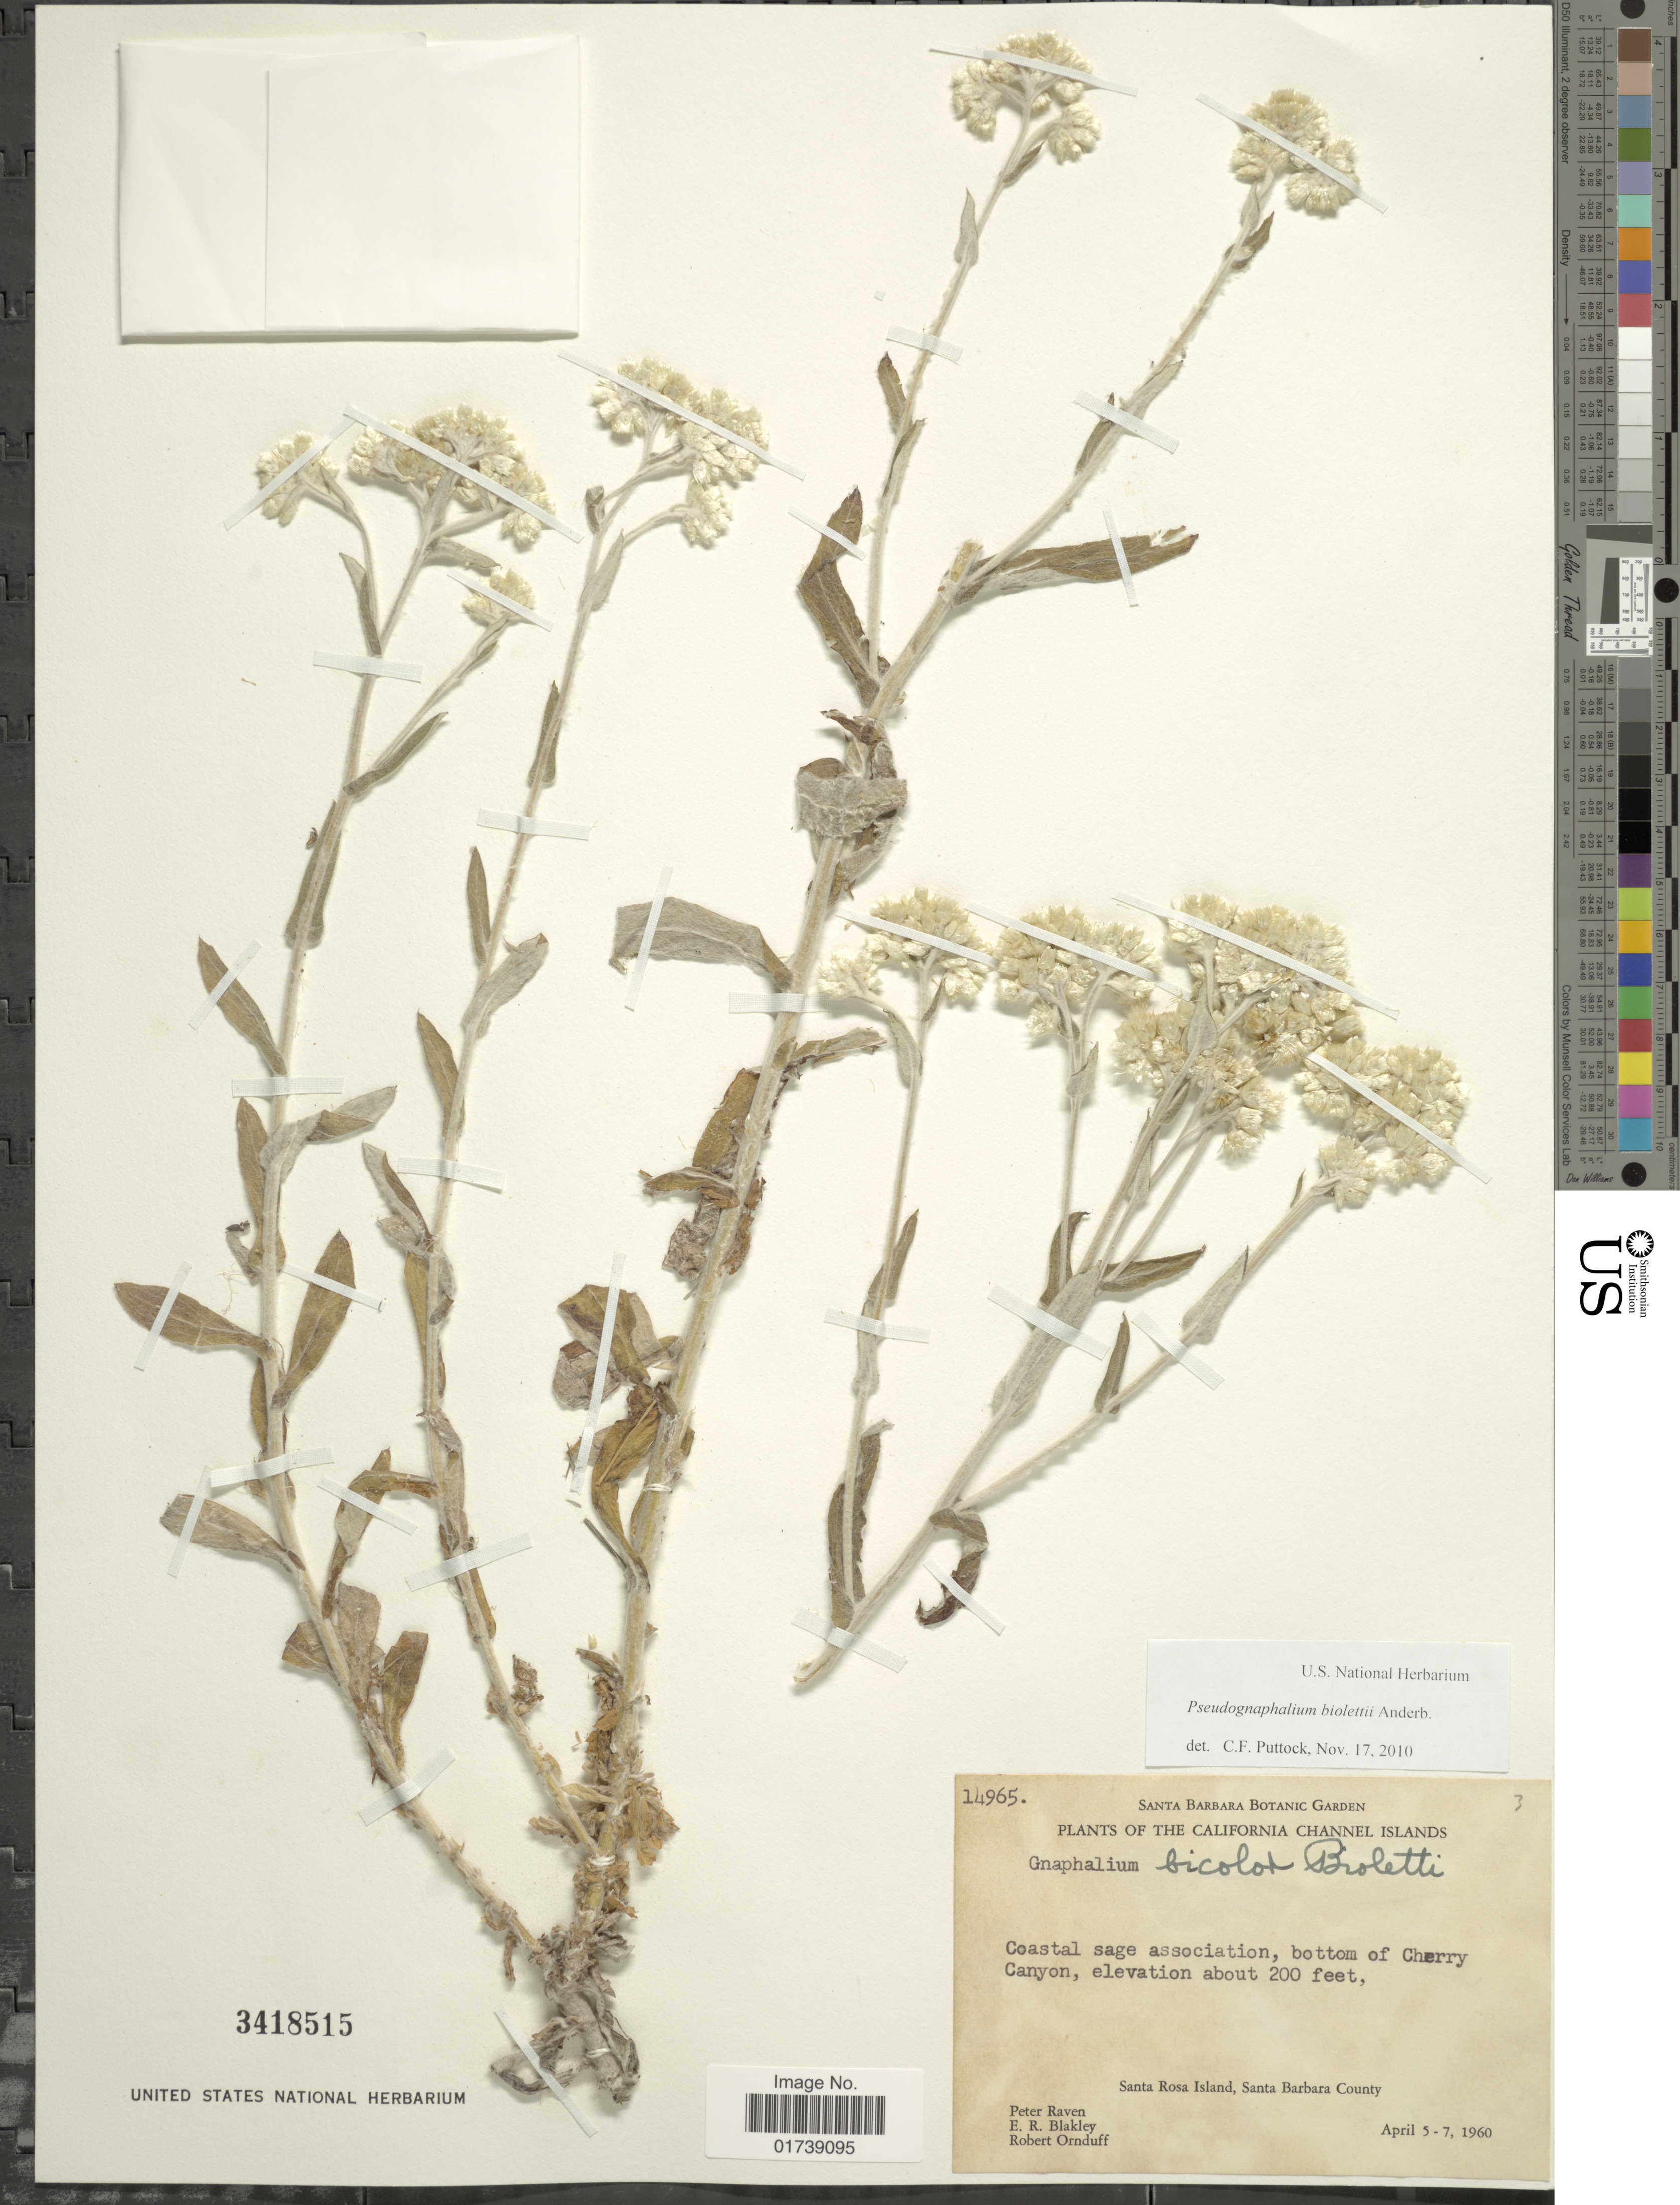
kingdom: Plantae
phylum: Tracheophyta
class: Magnoliopsida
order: Asterales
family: Asteraceae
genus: Pseudognaphalium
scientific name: Pseudognaphalium biolettii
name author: Anderb.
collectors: P. Raven, E. R. Blakley & R. Ornduff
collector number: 14965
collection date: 1960-04-05/1960-04-07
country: United States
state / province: California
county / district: Santa Barbara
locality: California Channel Islands, Santa Rosa Island, Santa Barbara County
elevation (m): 61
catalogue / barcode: US 3418515